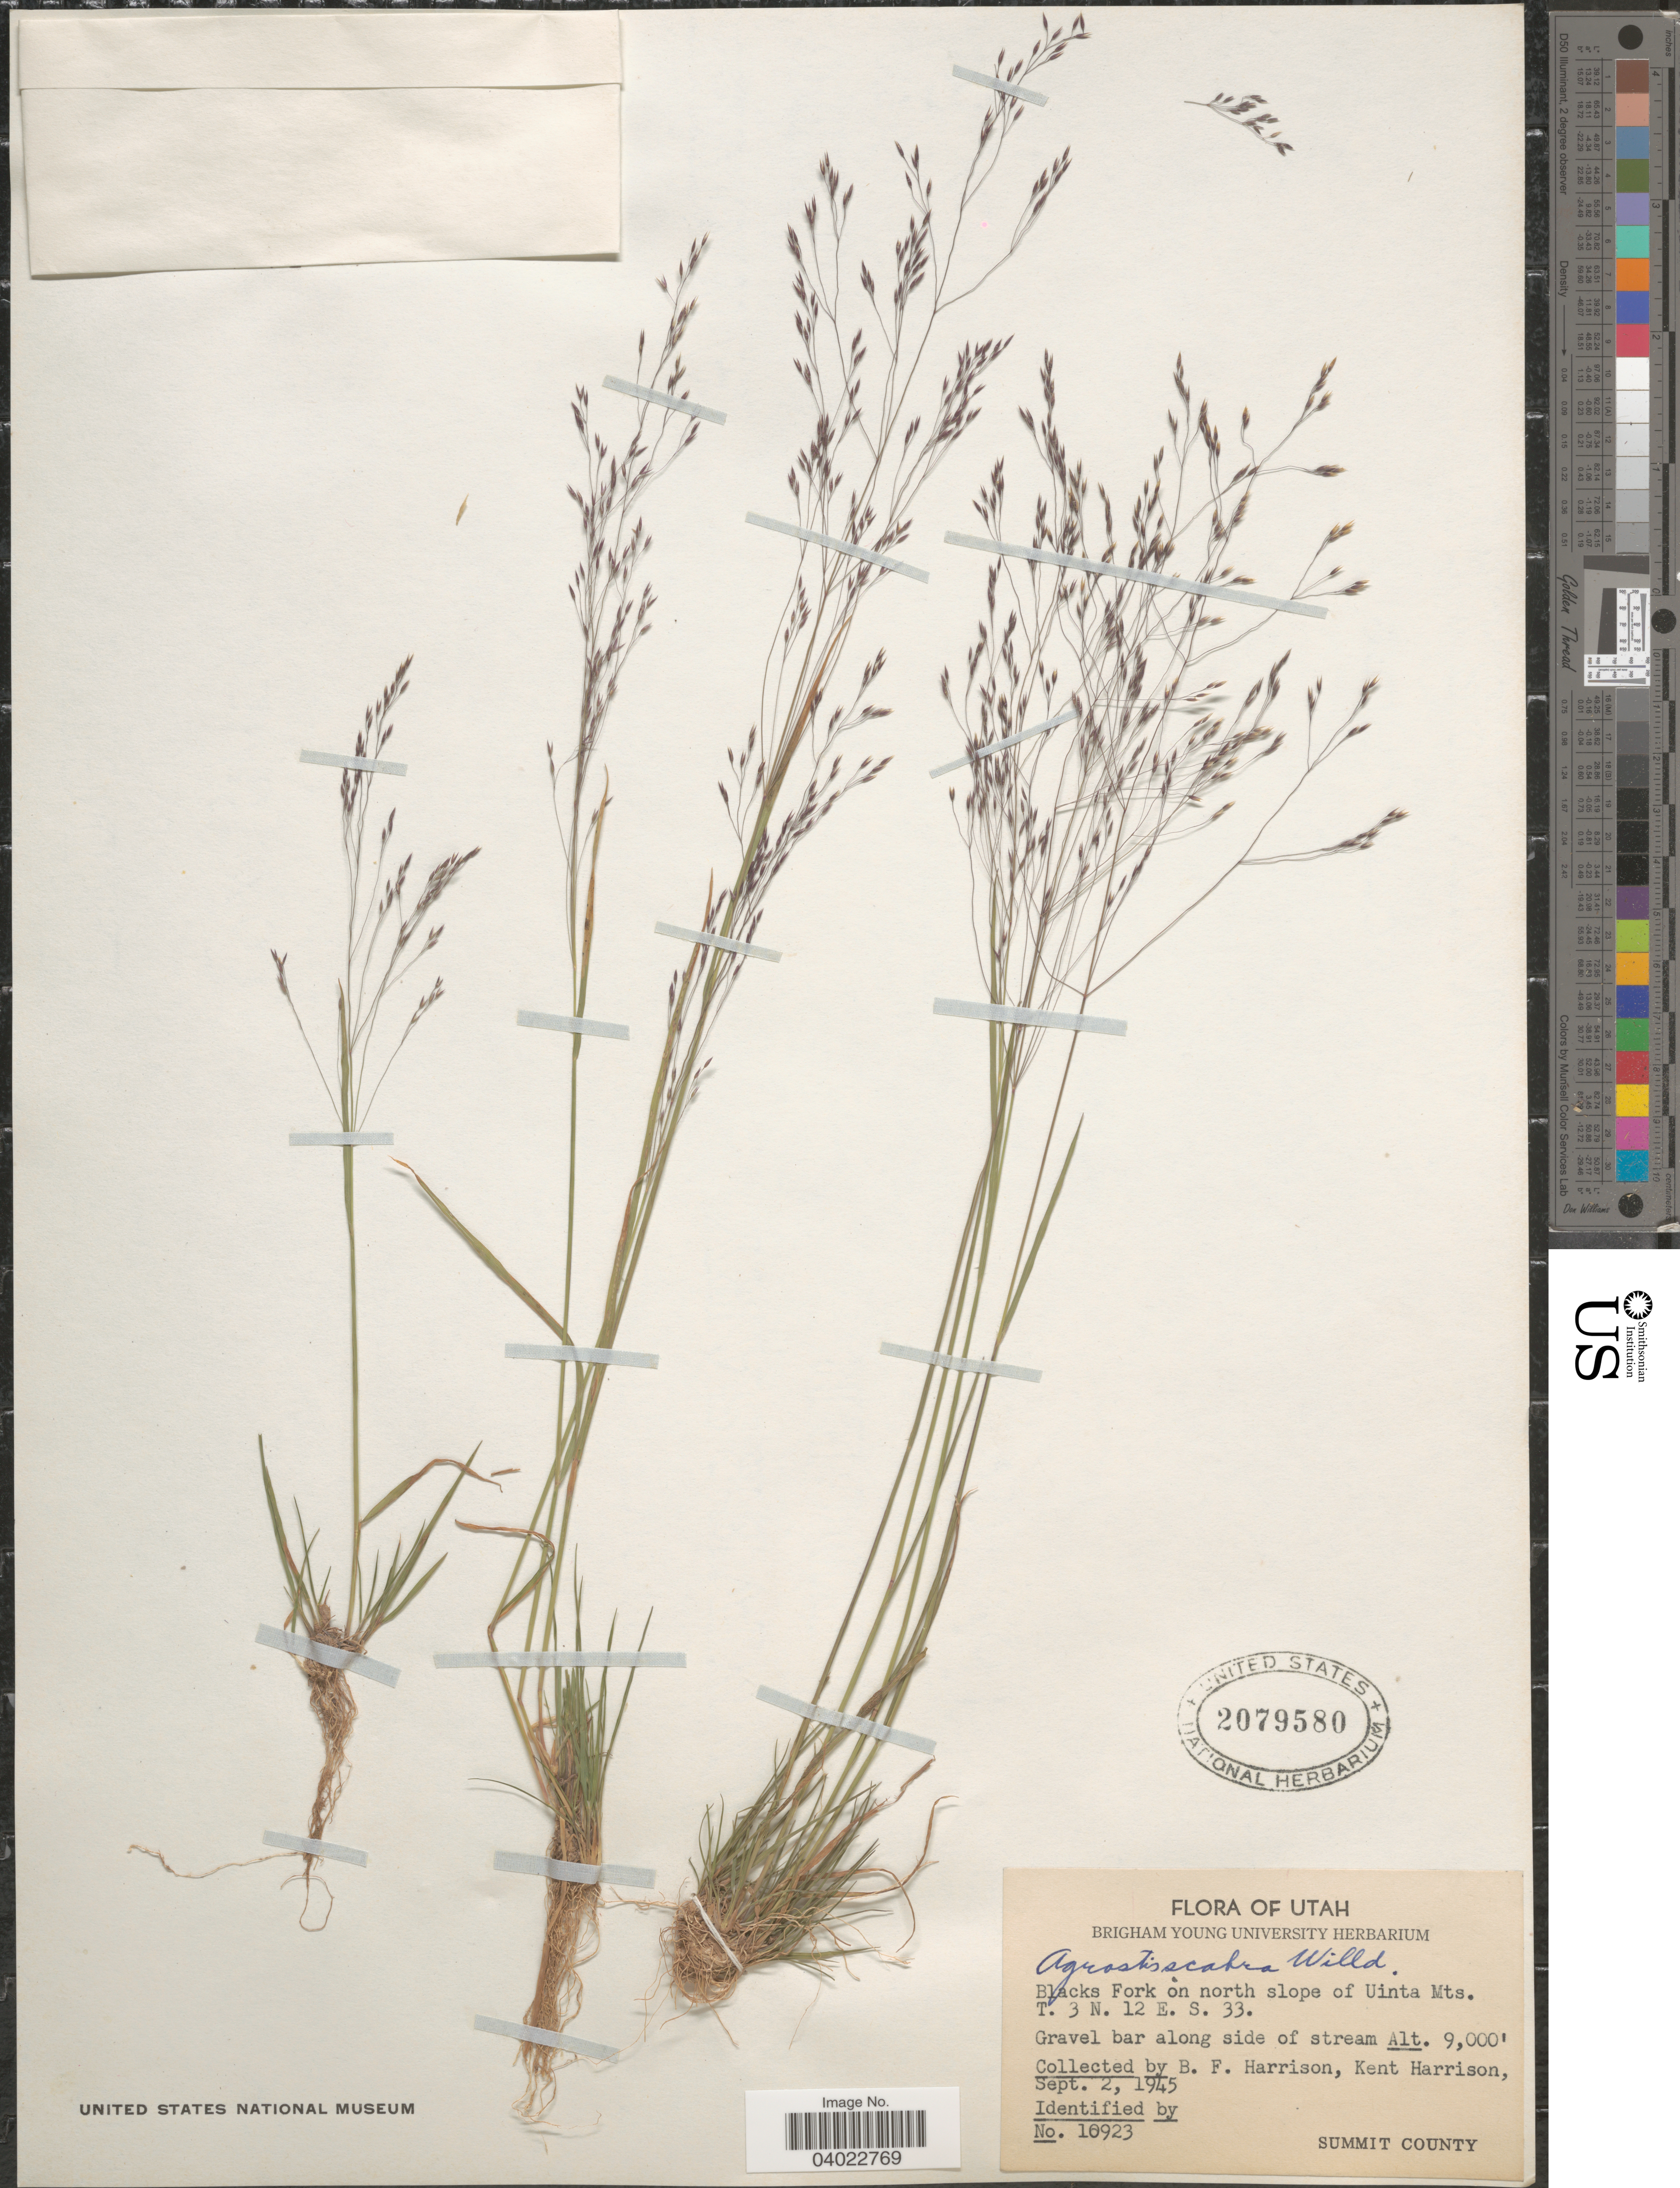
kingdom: Plantae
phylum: Tracheophyta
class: Liliopsida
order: Poales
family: Poaceae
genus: Agrostis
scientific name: Agrostis scabra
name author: Willd.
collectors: B. F. Harrison & K. Harrison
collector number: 10923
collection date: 1945-09-02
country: United States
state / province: Utah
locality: Blacks Fork on north slope of Uinta Mts. T. 3 N. 12 E. S. 33. Summit County.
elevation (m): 2743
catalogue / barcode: US 2079580